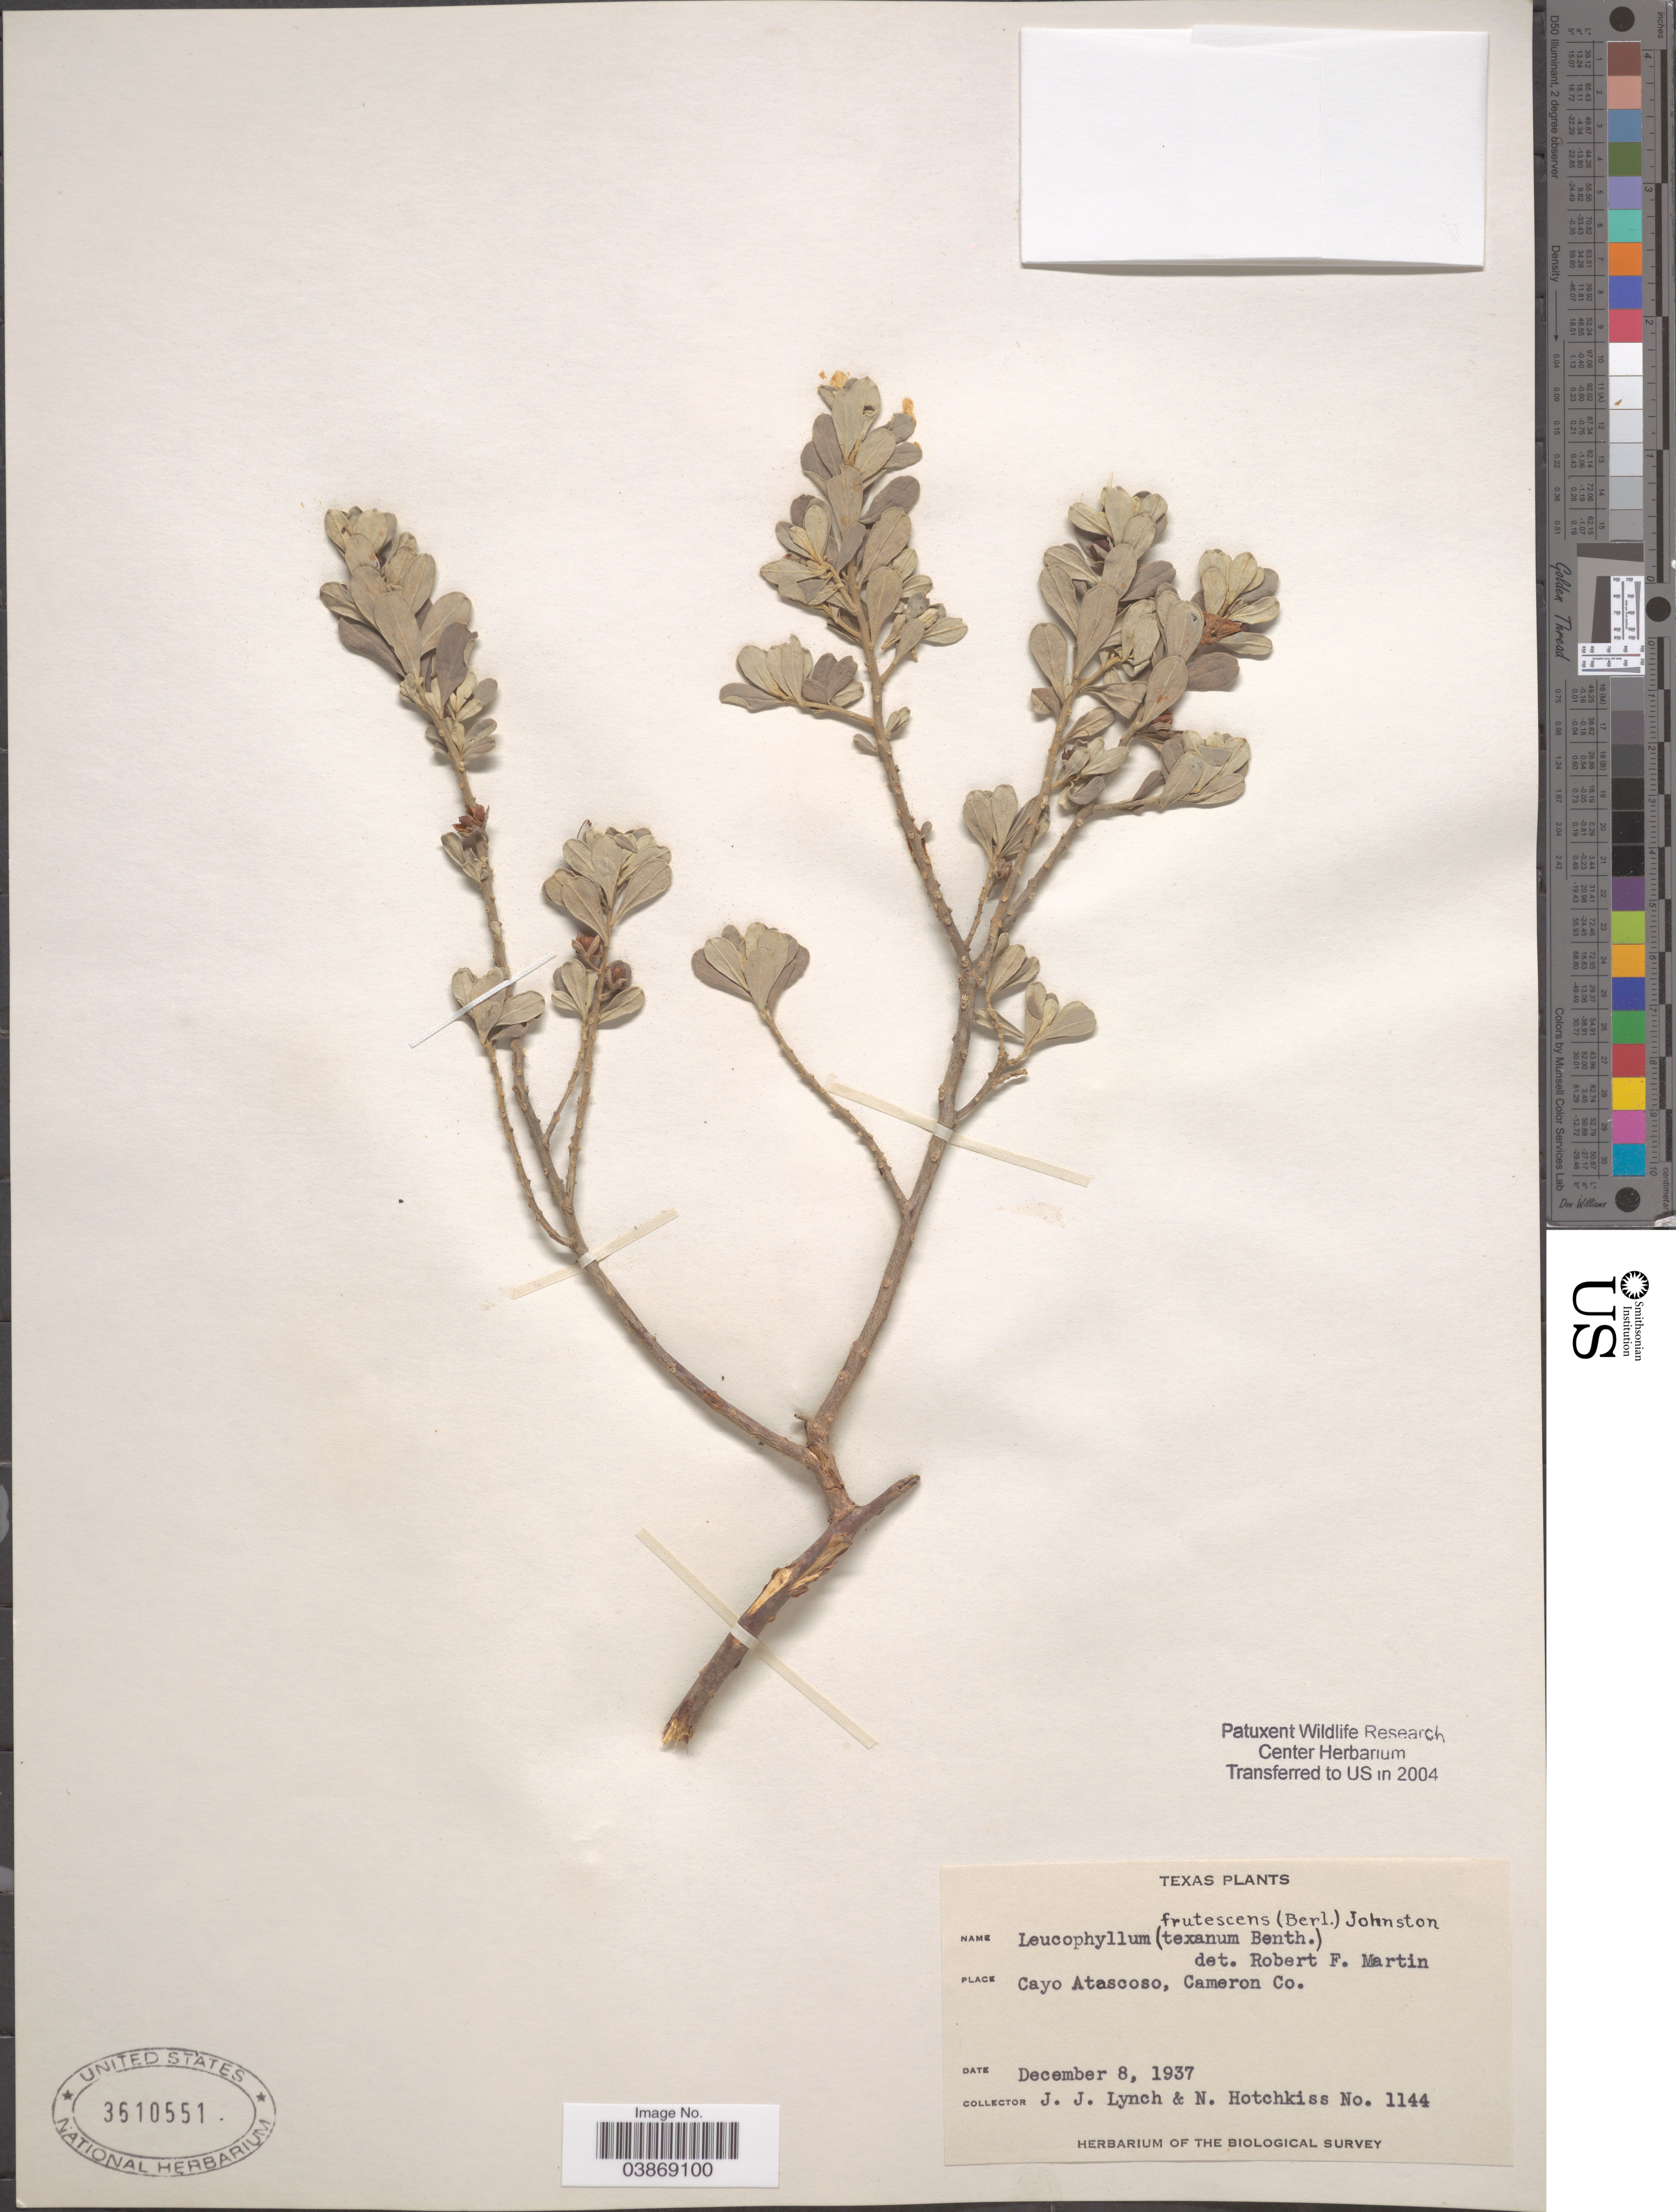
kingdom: Plantae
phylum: Tracheophyta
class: Magnoliopsida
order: Lamiales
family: Scrophulariaceae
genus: Leucophyllum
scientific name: Leucophyllum frutescens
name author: (Berland.) I.M. Johnst.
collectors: J. Lynch & N. Hotchkiss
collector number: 1144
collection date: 1937-12-08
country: United States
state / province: Texas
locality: Cayo Atascoso, Cameron Co.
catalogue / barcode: US 3610551